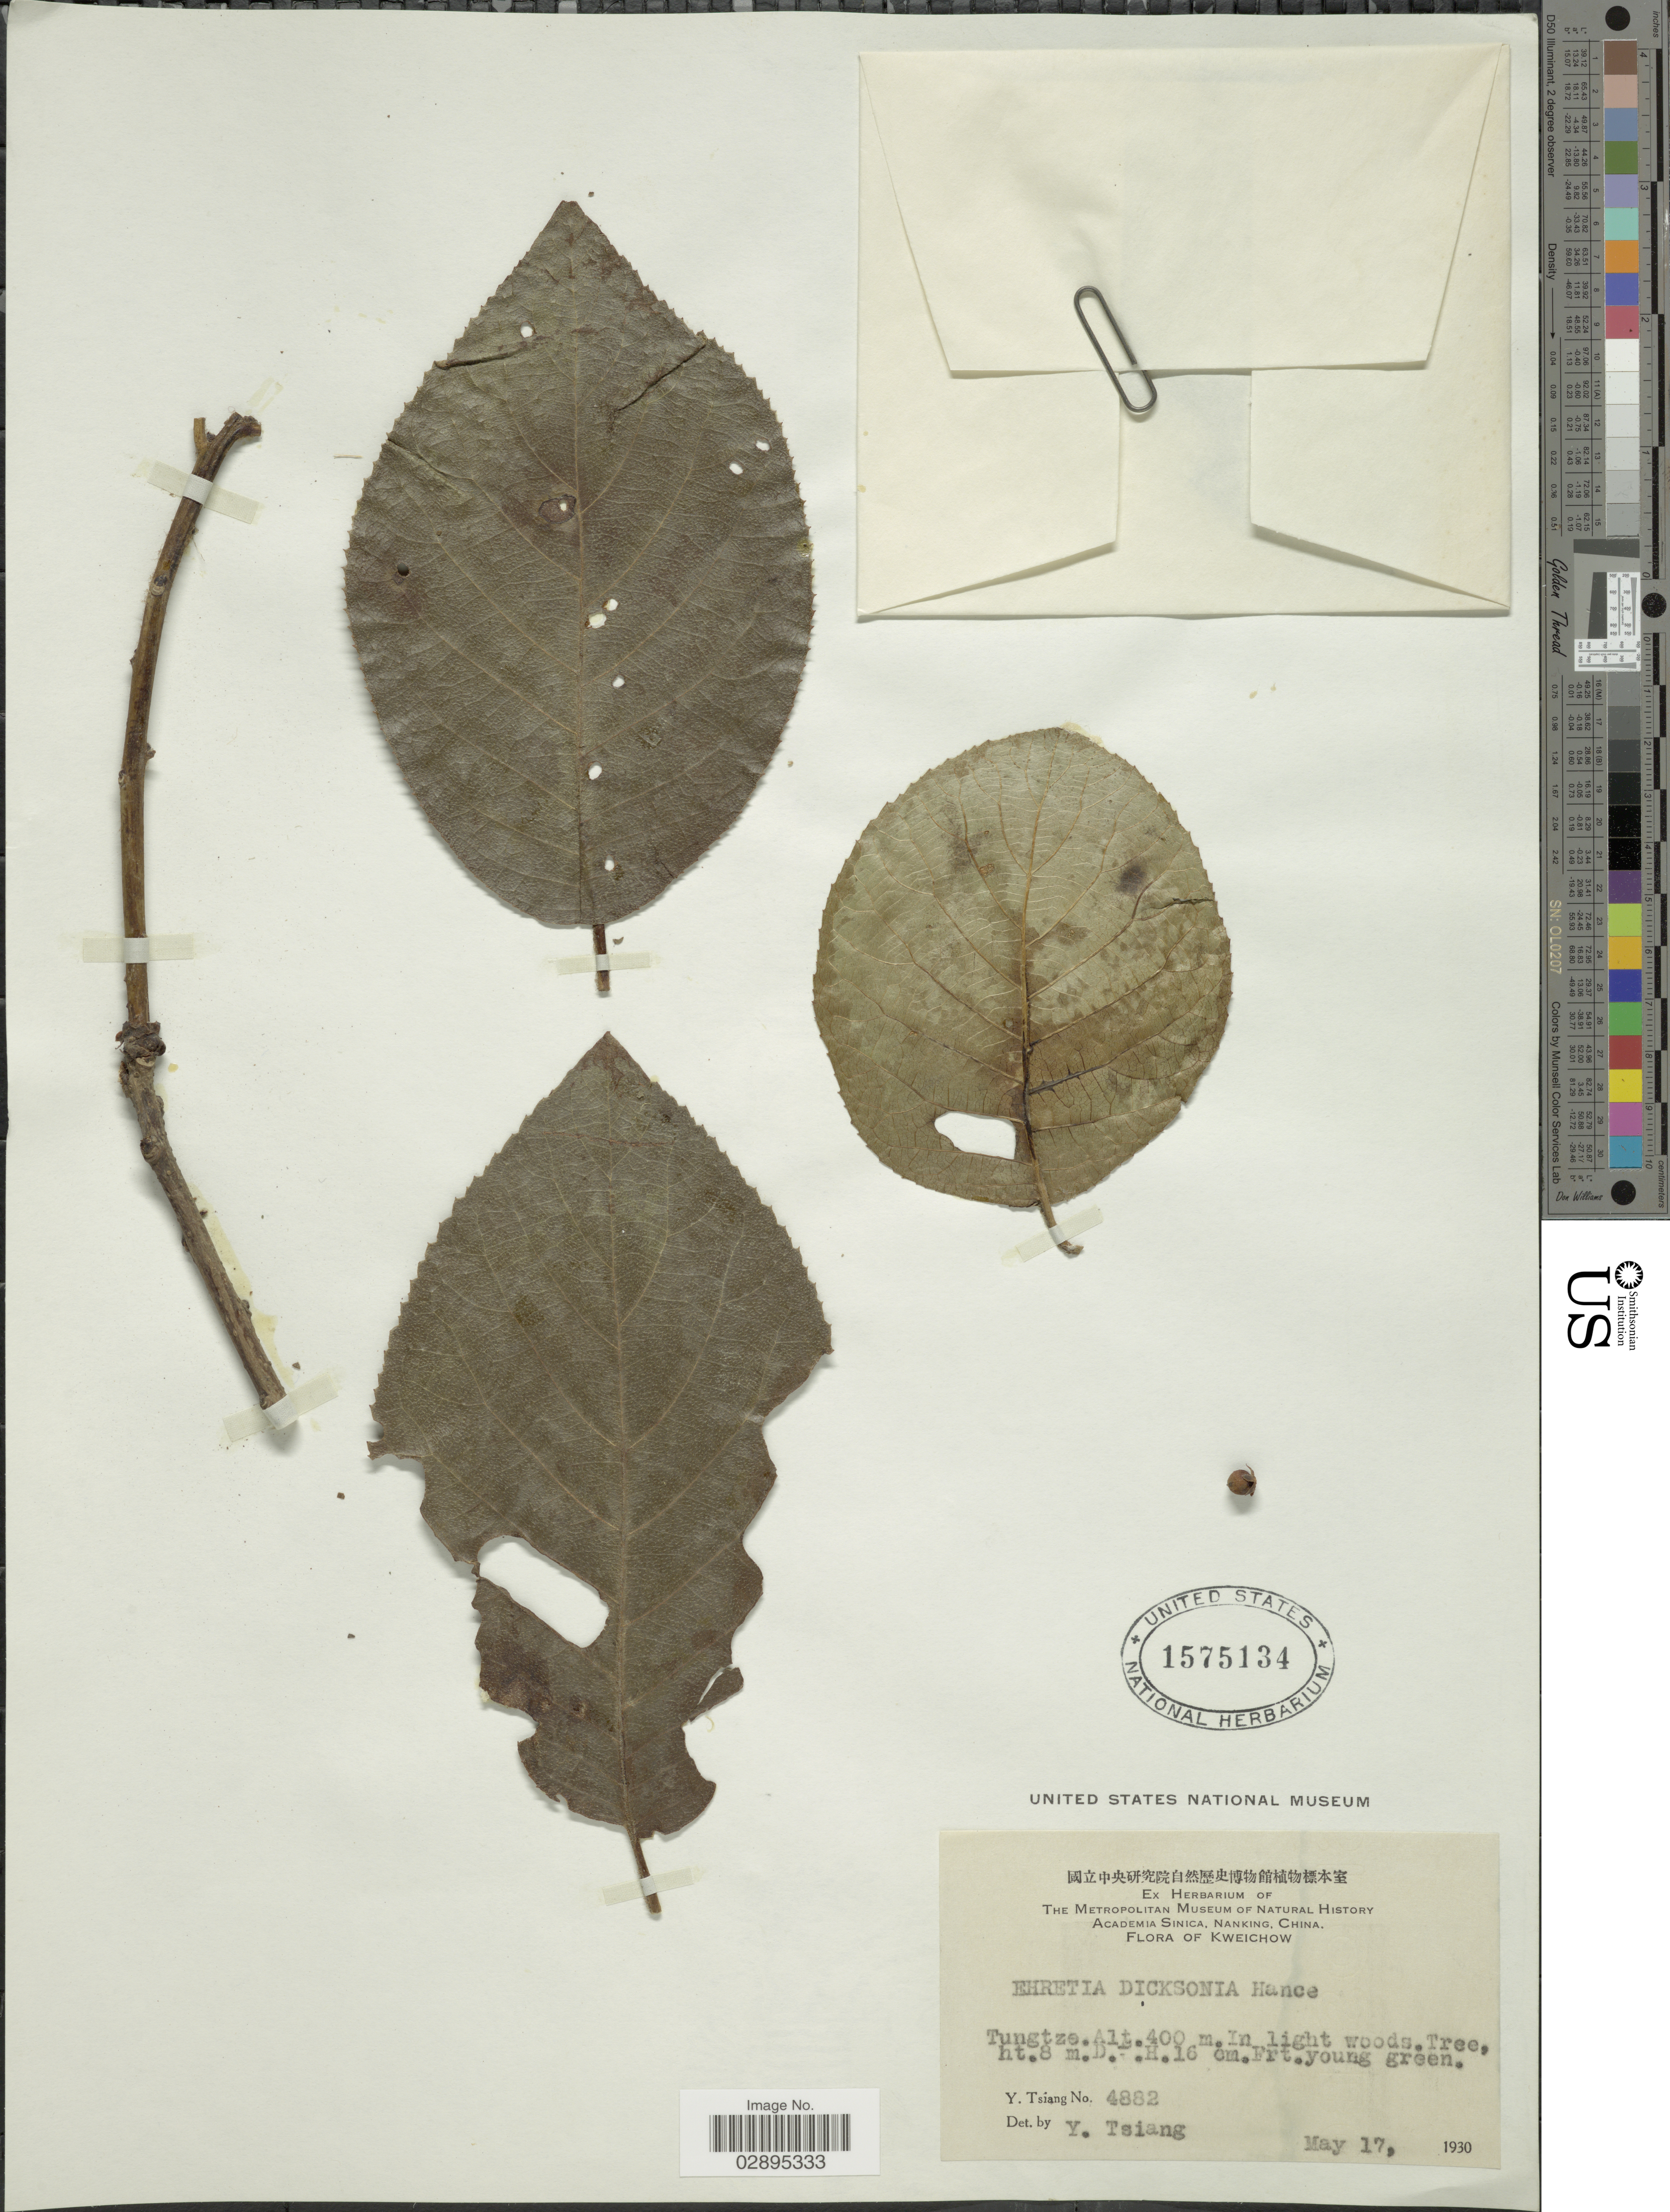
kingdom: Plantae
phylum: Tracheophyta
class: Magnoliopsida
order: Boraginales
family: Ehretiaceae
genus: Ehretia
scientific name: Ehretia dicksonii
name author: Hance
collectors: Y. Tsiang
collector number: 4882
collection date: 1930-05-17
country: China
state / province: Guizhou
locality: Kweichow. Tungtze.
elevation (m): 400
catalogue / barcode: US 1575134